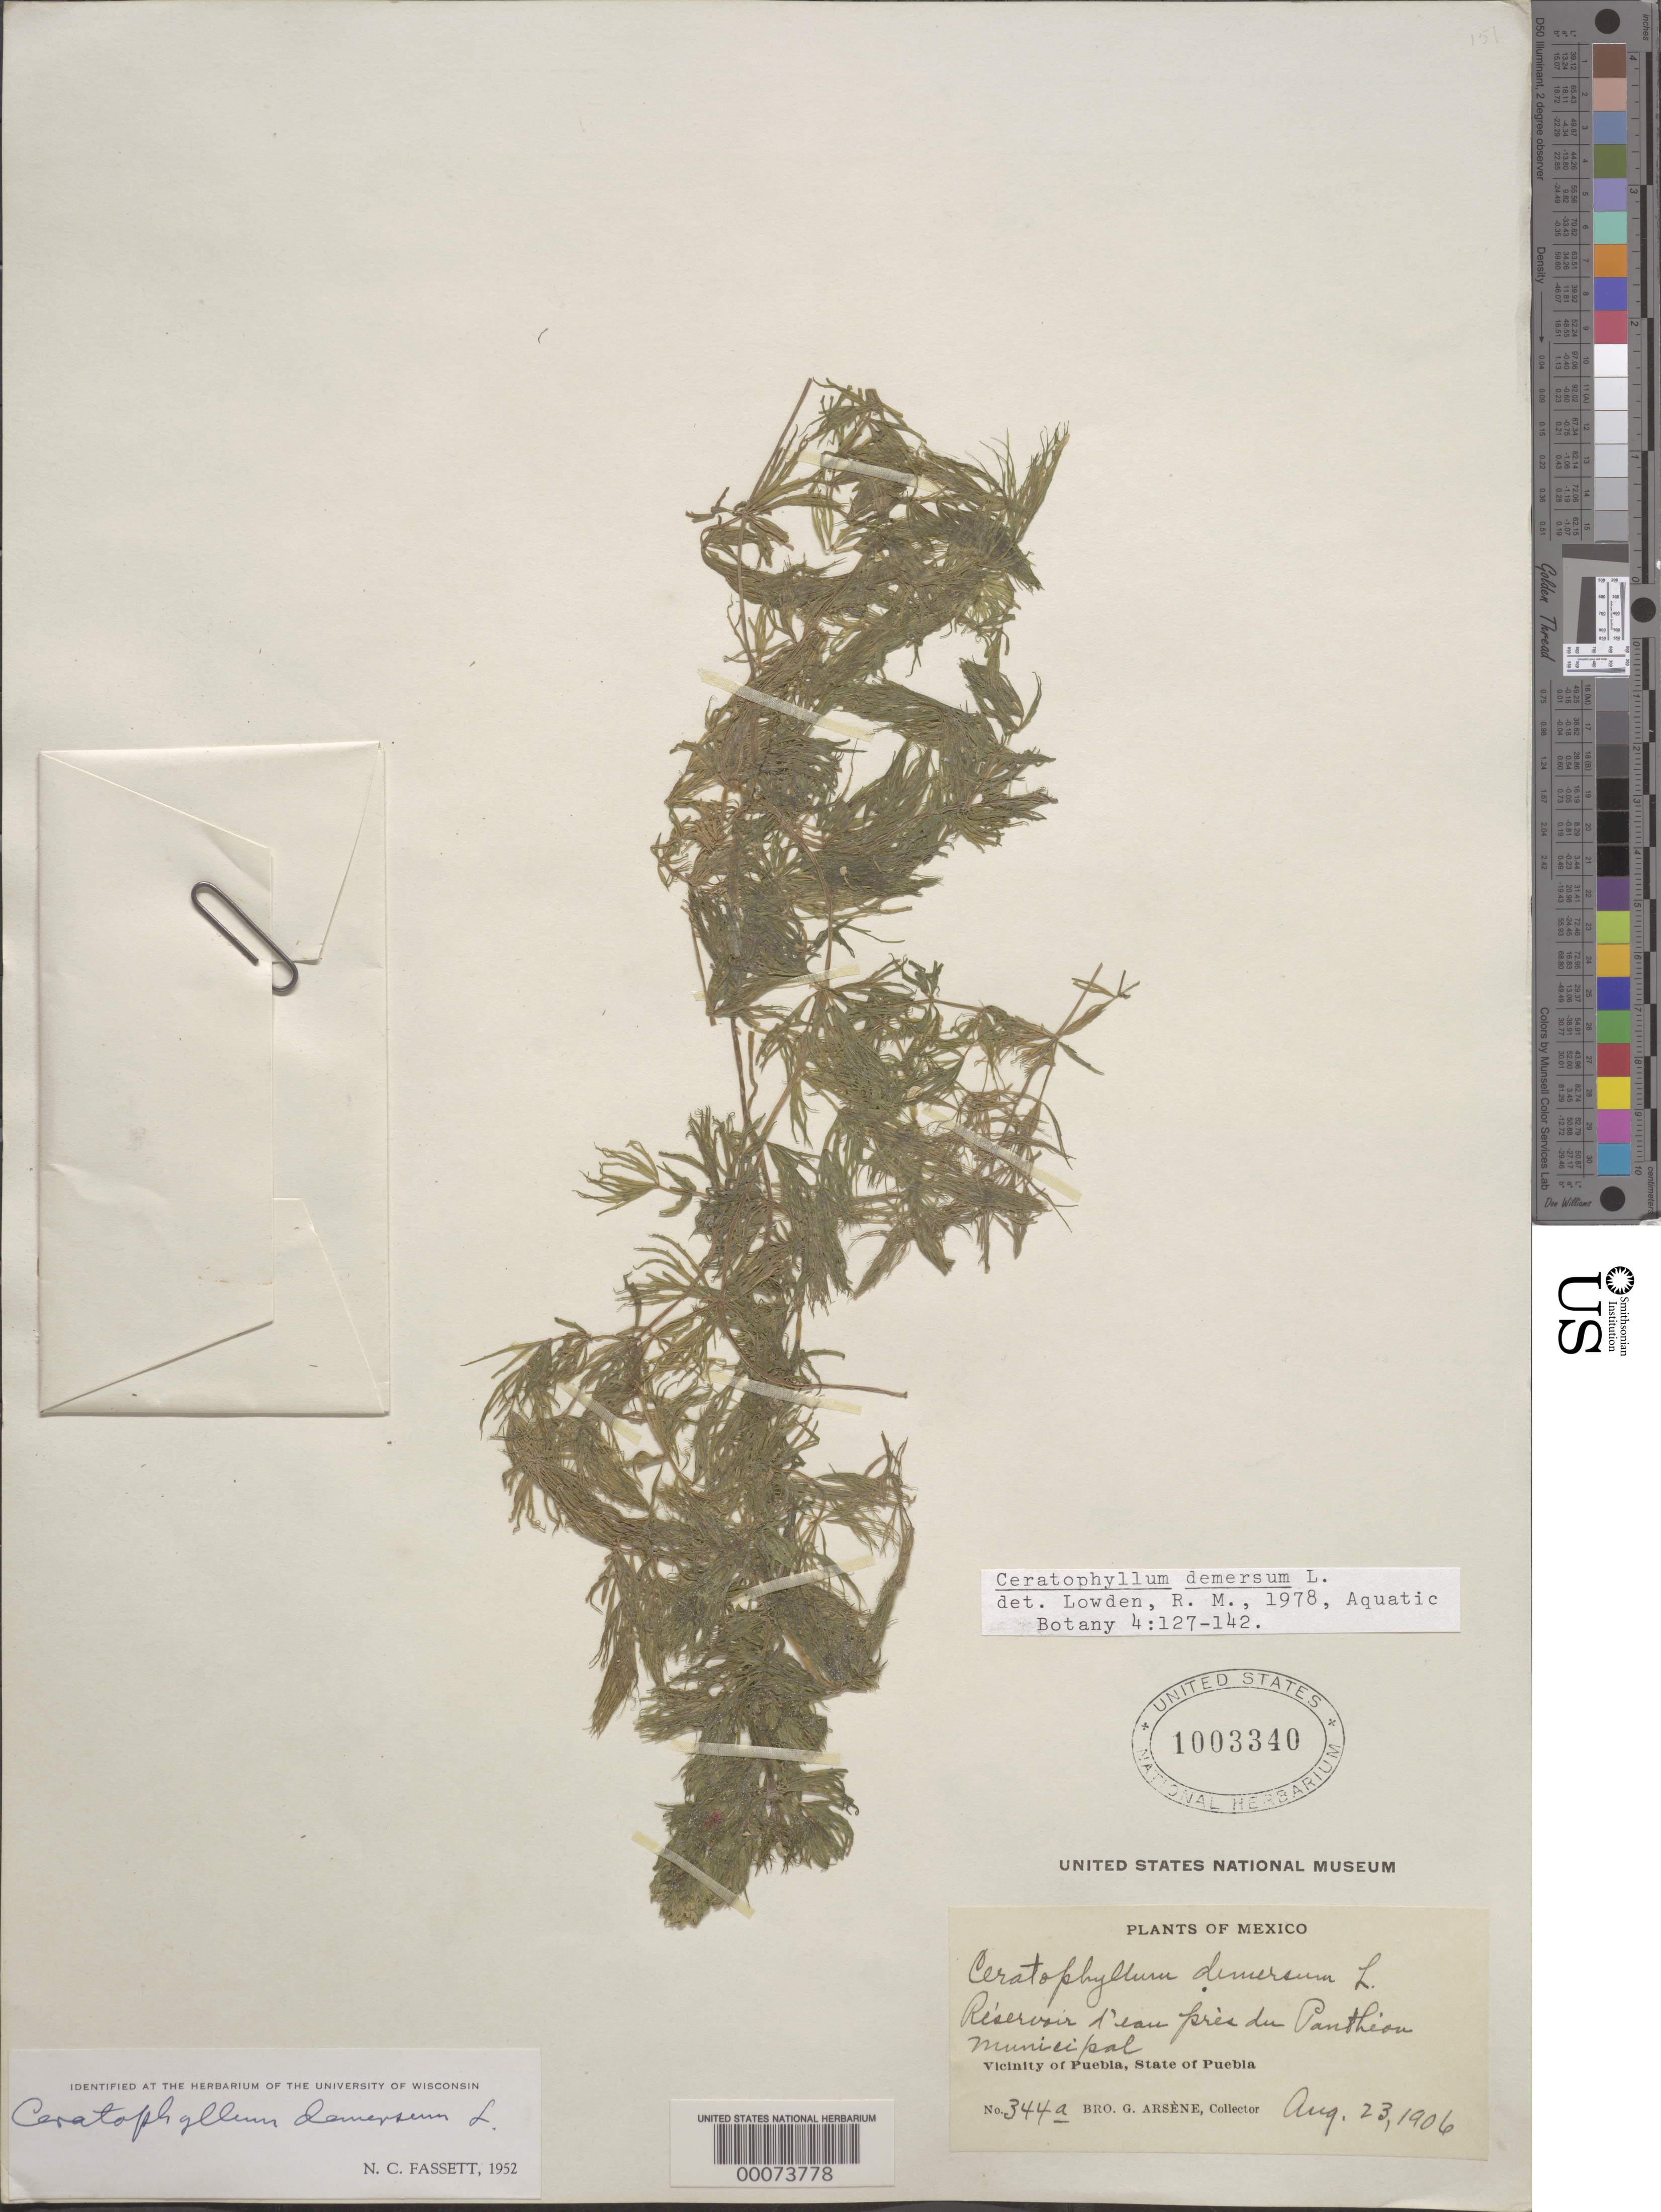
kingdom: Plantae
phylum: Tracheophyta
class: Magnoliopsida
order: Ceratophyllales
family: Ceratophyllaceae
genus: Ceratophyllum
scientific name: Ceratophyllum demersum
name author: L.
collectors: Bro. G. Arsène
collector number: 344a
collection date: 1906-08-23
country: Mexico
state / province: Puebla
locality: Réservoir d'eau près du Panthéon Municipal. Vicinity of Puebla.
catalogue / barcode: US 1003340